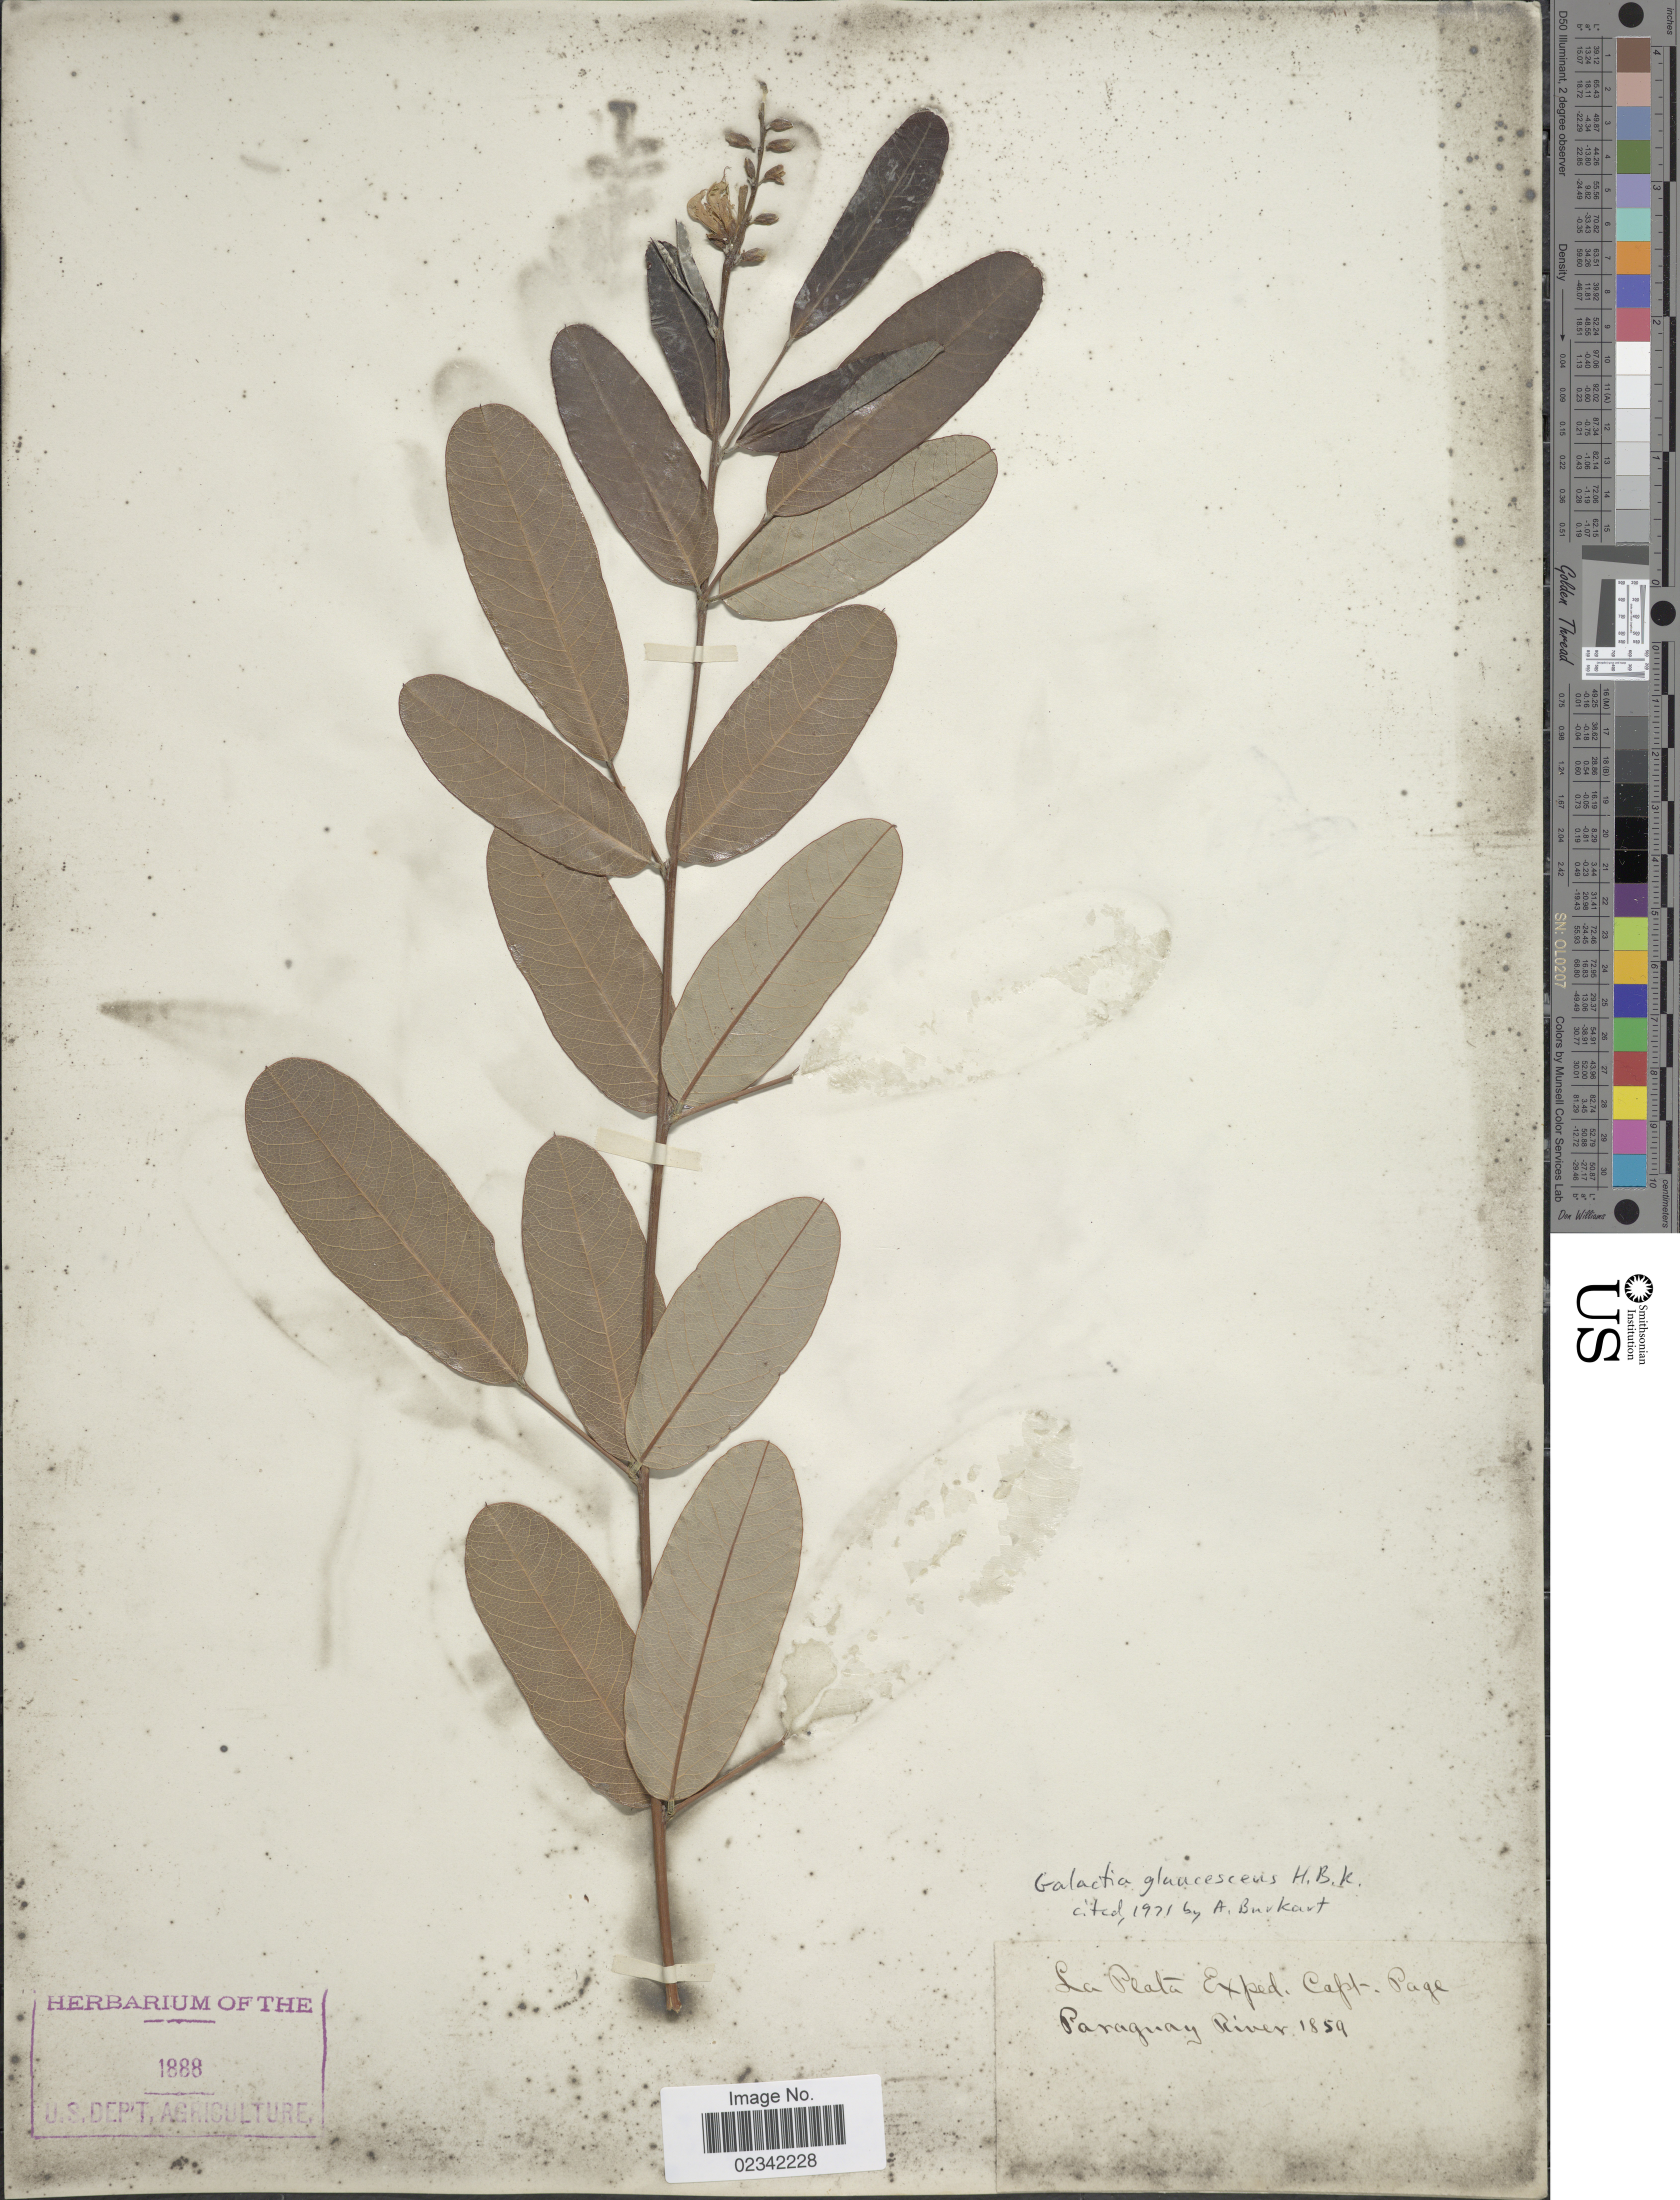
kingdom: Plantae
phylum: Tracheophyta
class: Magnoliopsida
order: Fabales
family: Fabaceae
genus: Galactia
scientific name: Galactia glaucescens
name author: Kunth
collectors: Capt. Page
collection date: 1859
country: Paraguay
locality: La Plata